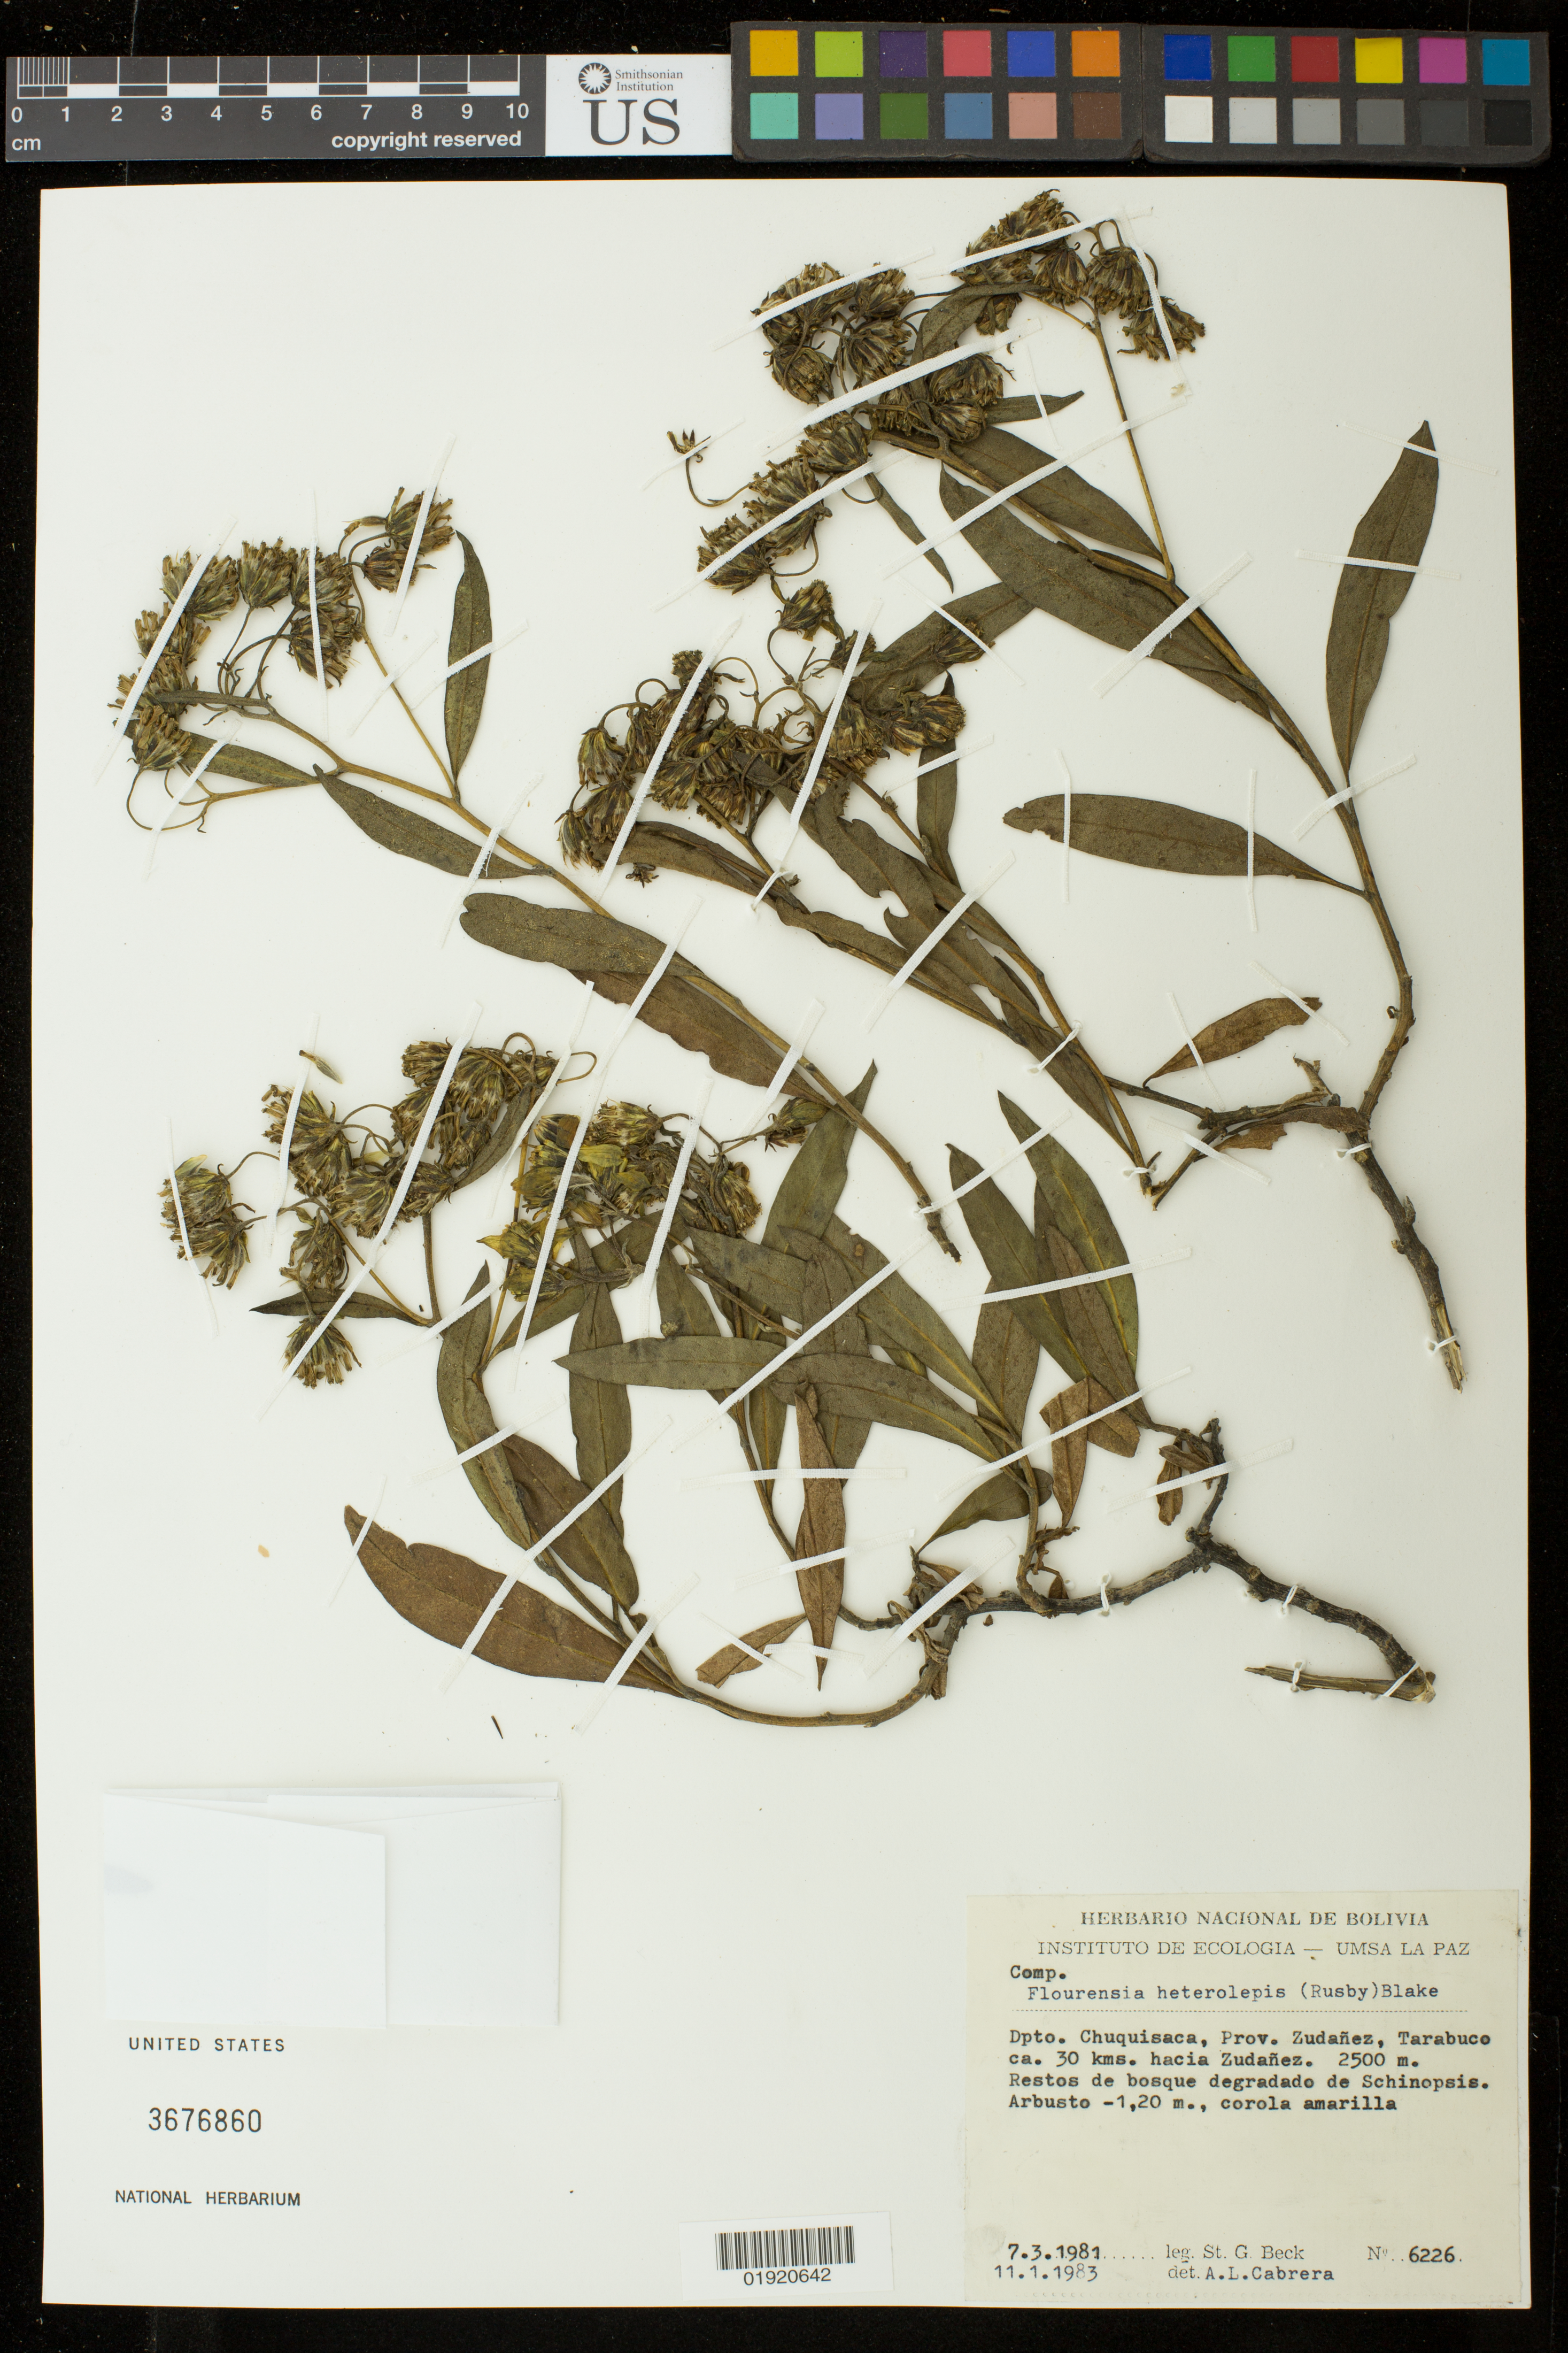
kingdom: Plantae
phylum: Tracheophyta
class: Magnoliopsida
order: Asterales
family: Asteraceae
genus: Flourensia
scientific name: Flourensia heterolepis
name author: S.F. Blake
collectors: S. Beck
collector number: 6226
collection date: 1981-03-07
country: Bolivia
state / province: Chuquisaca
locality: Dpto. Chuquisaca, Prov. Zudanez, Tarabuco ca. 30 kms. hacia Zudanez.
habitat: Restos de bosque degradado de Schinopsis.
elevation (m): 2500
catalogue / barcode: US 3676860